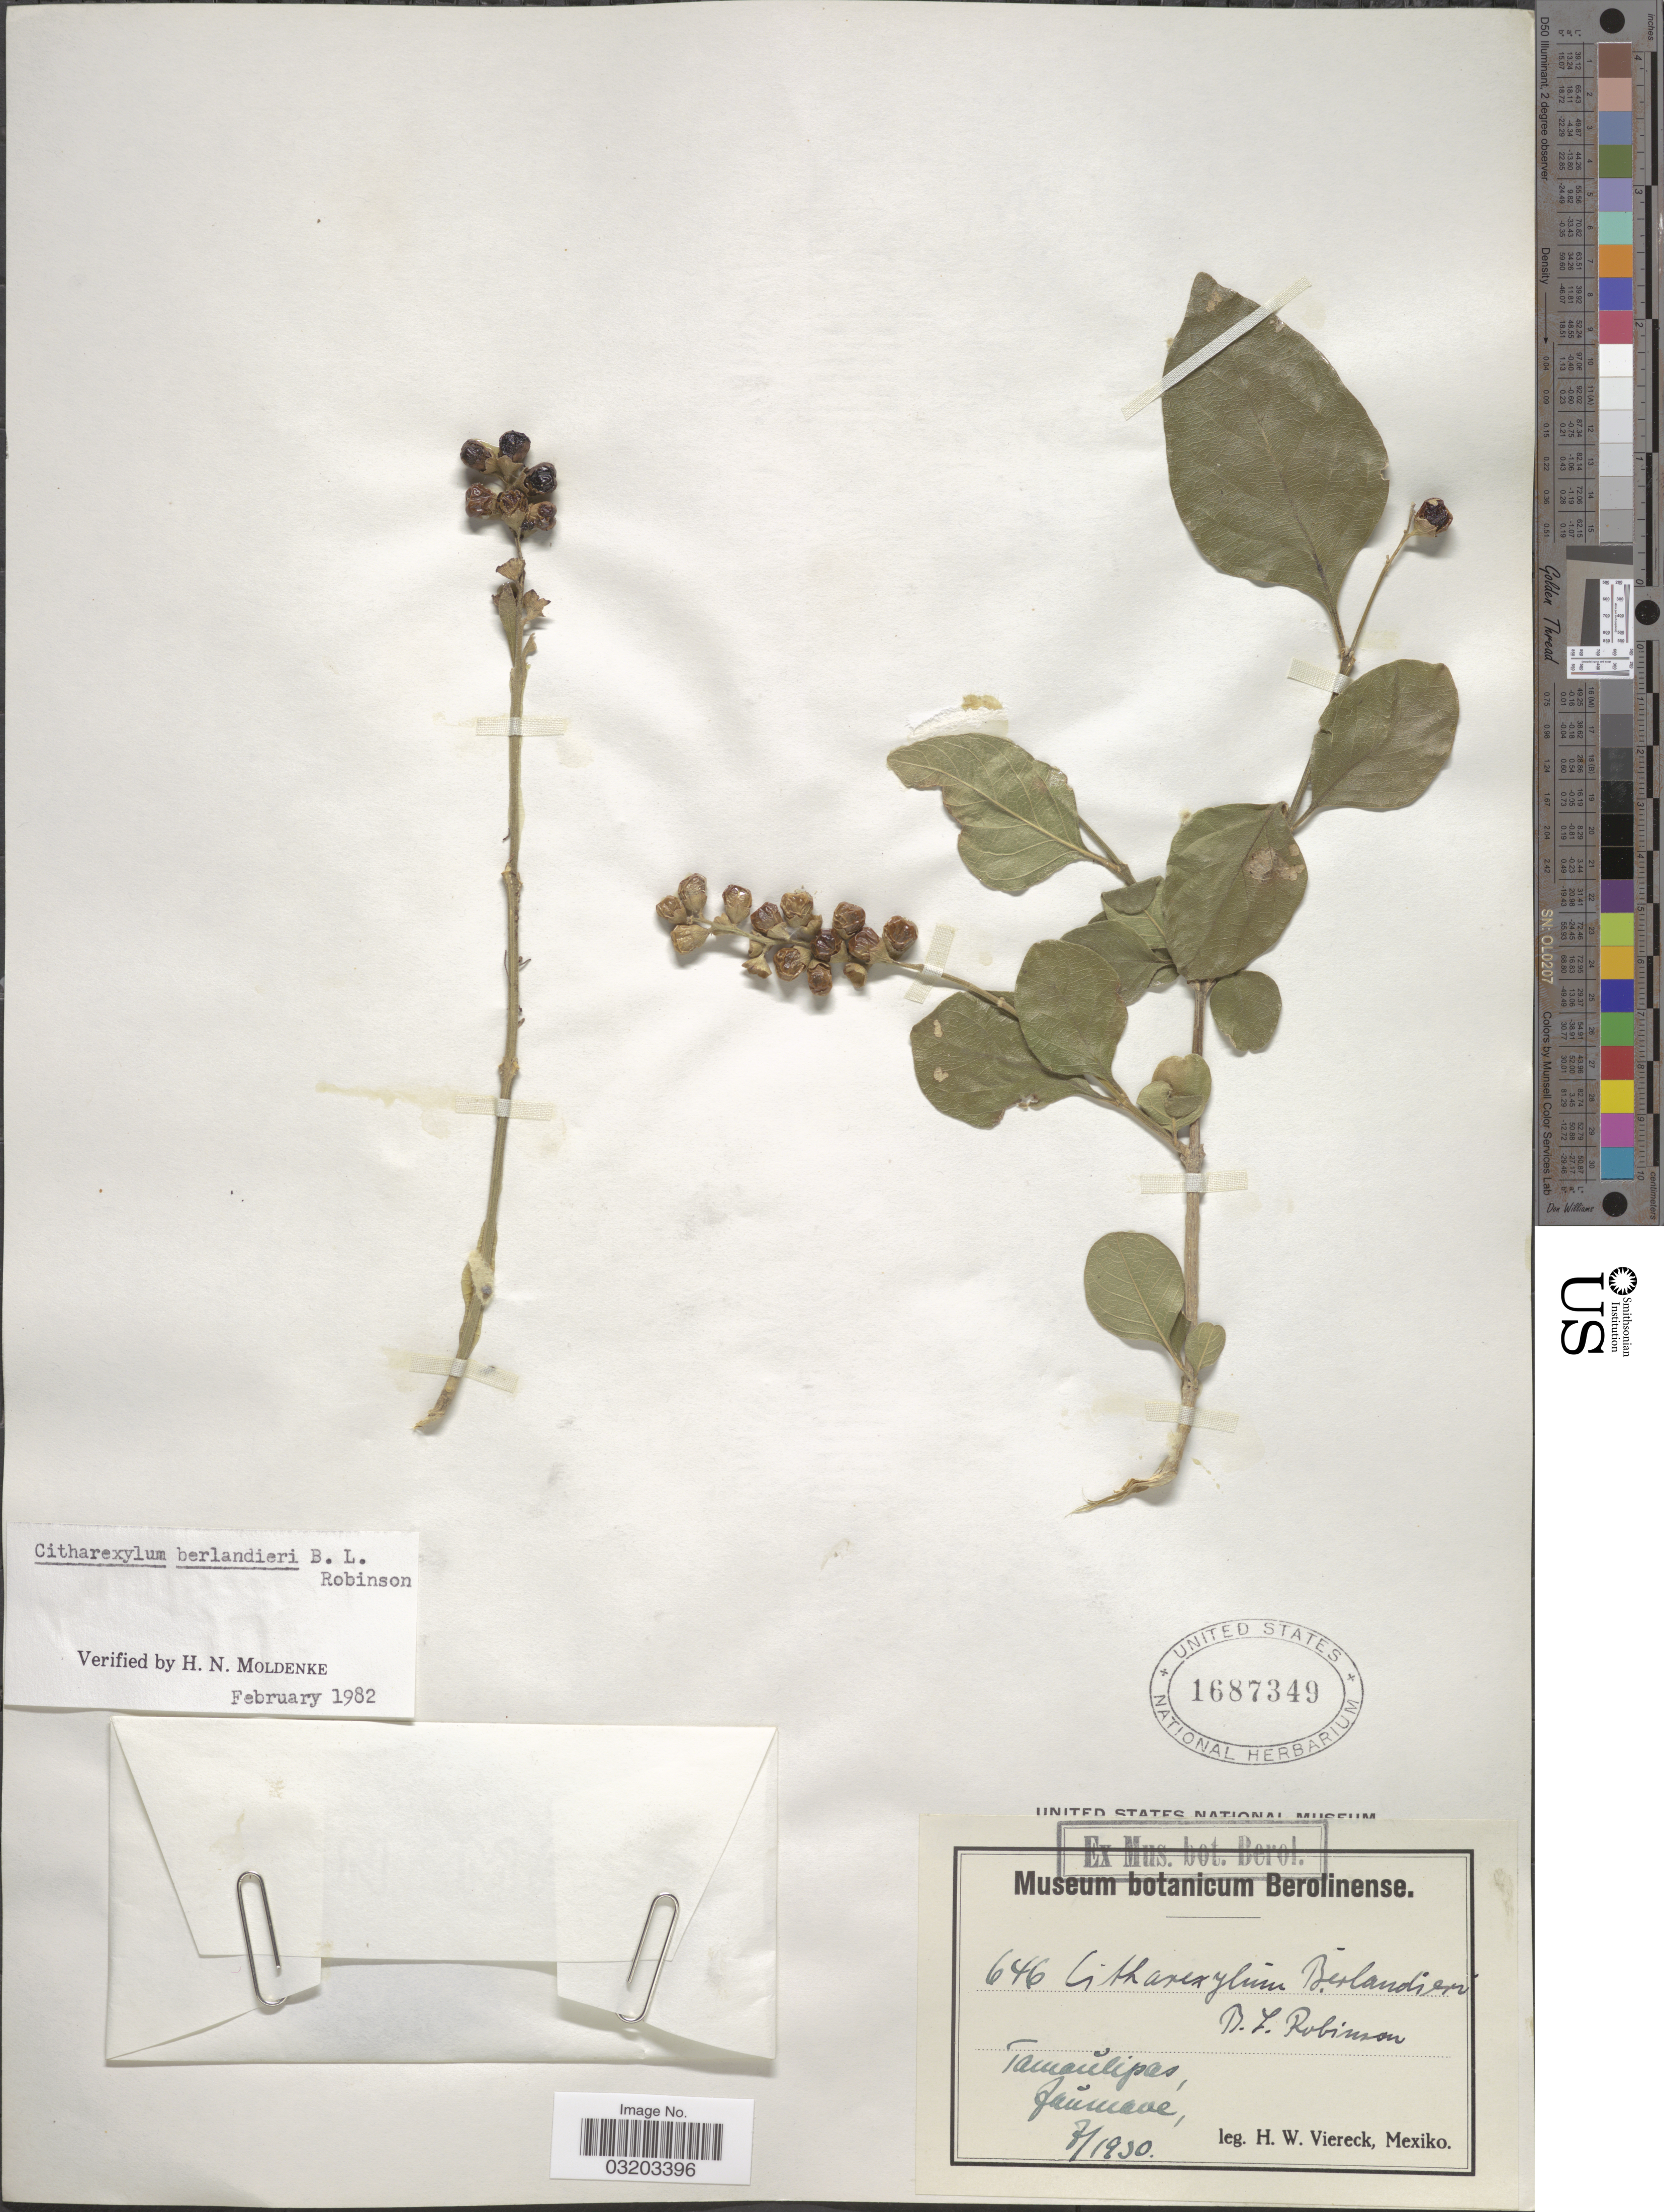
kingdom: Plantae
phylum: Tracheophyta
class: Magnoliopsida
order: Lamiales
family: Verbenaceae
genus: Citharexylum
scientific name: Citharexylum berlandieri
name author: B.L. Rob.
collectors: H. W. Viereck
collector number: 646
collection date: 1930-07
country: Mexico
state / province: Tamaulipas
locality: Jaúmave.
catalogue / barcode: US 1687349